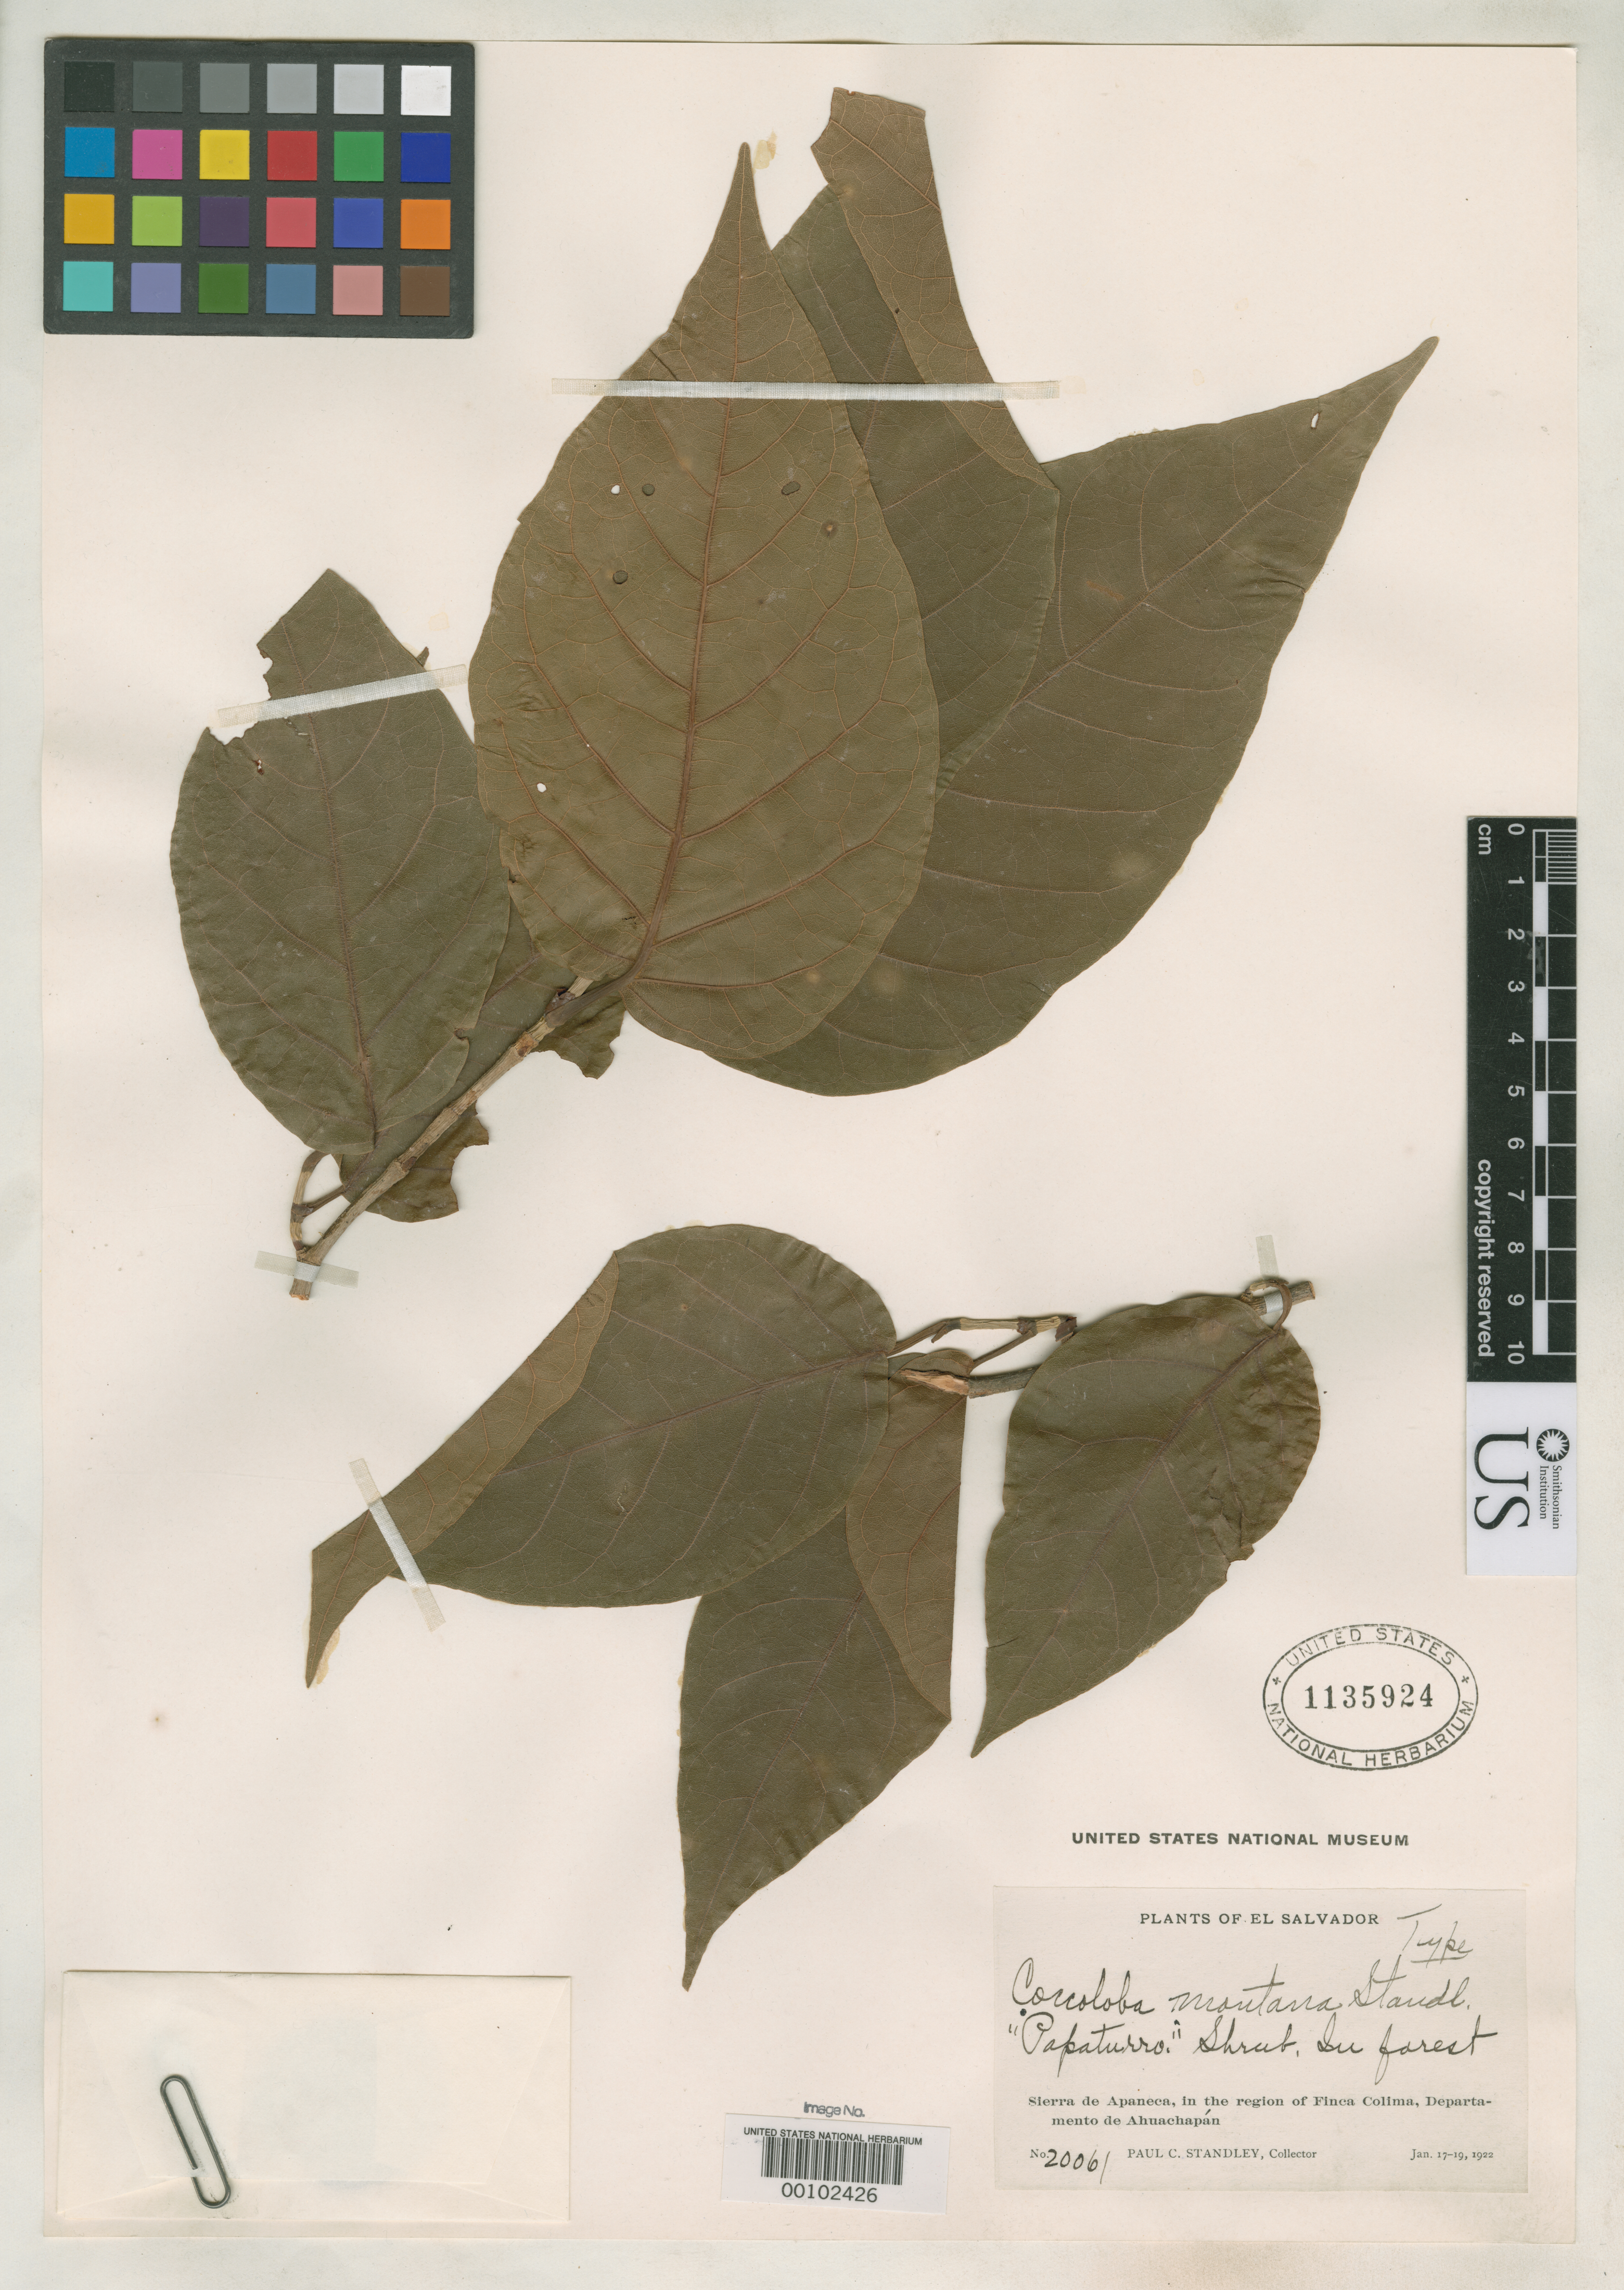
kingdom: Plantae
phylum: Tracheophyta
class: Magnoliopsida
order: Caryophyllales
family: Polygonaceae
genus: Coccoloba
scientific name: Coccoloba montana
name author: Standl.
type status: Holotype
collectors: P. C. Standley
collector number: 20061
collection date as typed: Jan 1922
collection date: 1922-01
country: El Salvador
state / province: Ahuachapán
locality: Finca Colima region, Sierra Deapaneca.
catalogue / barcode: US 1135924